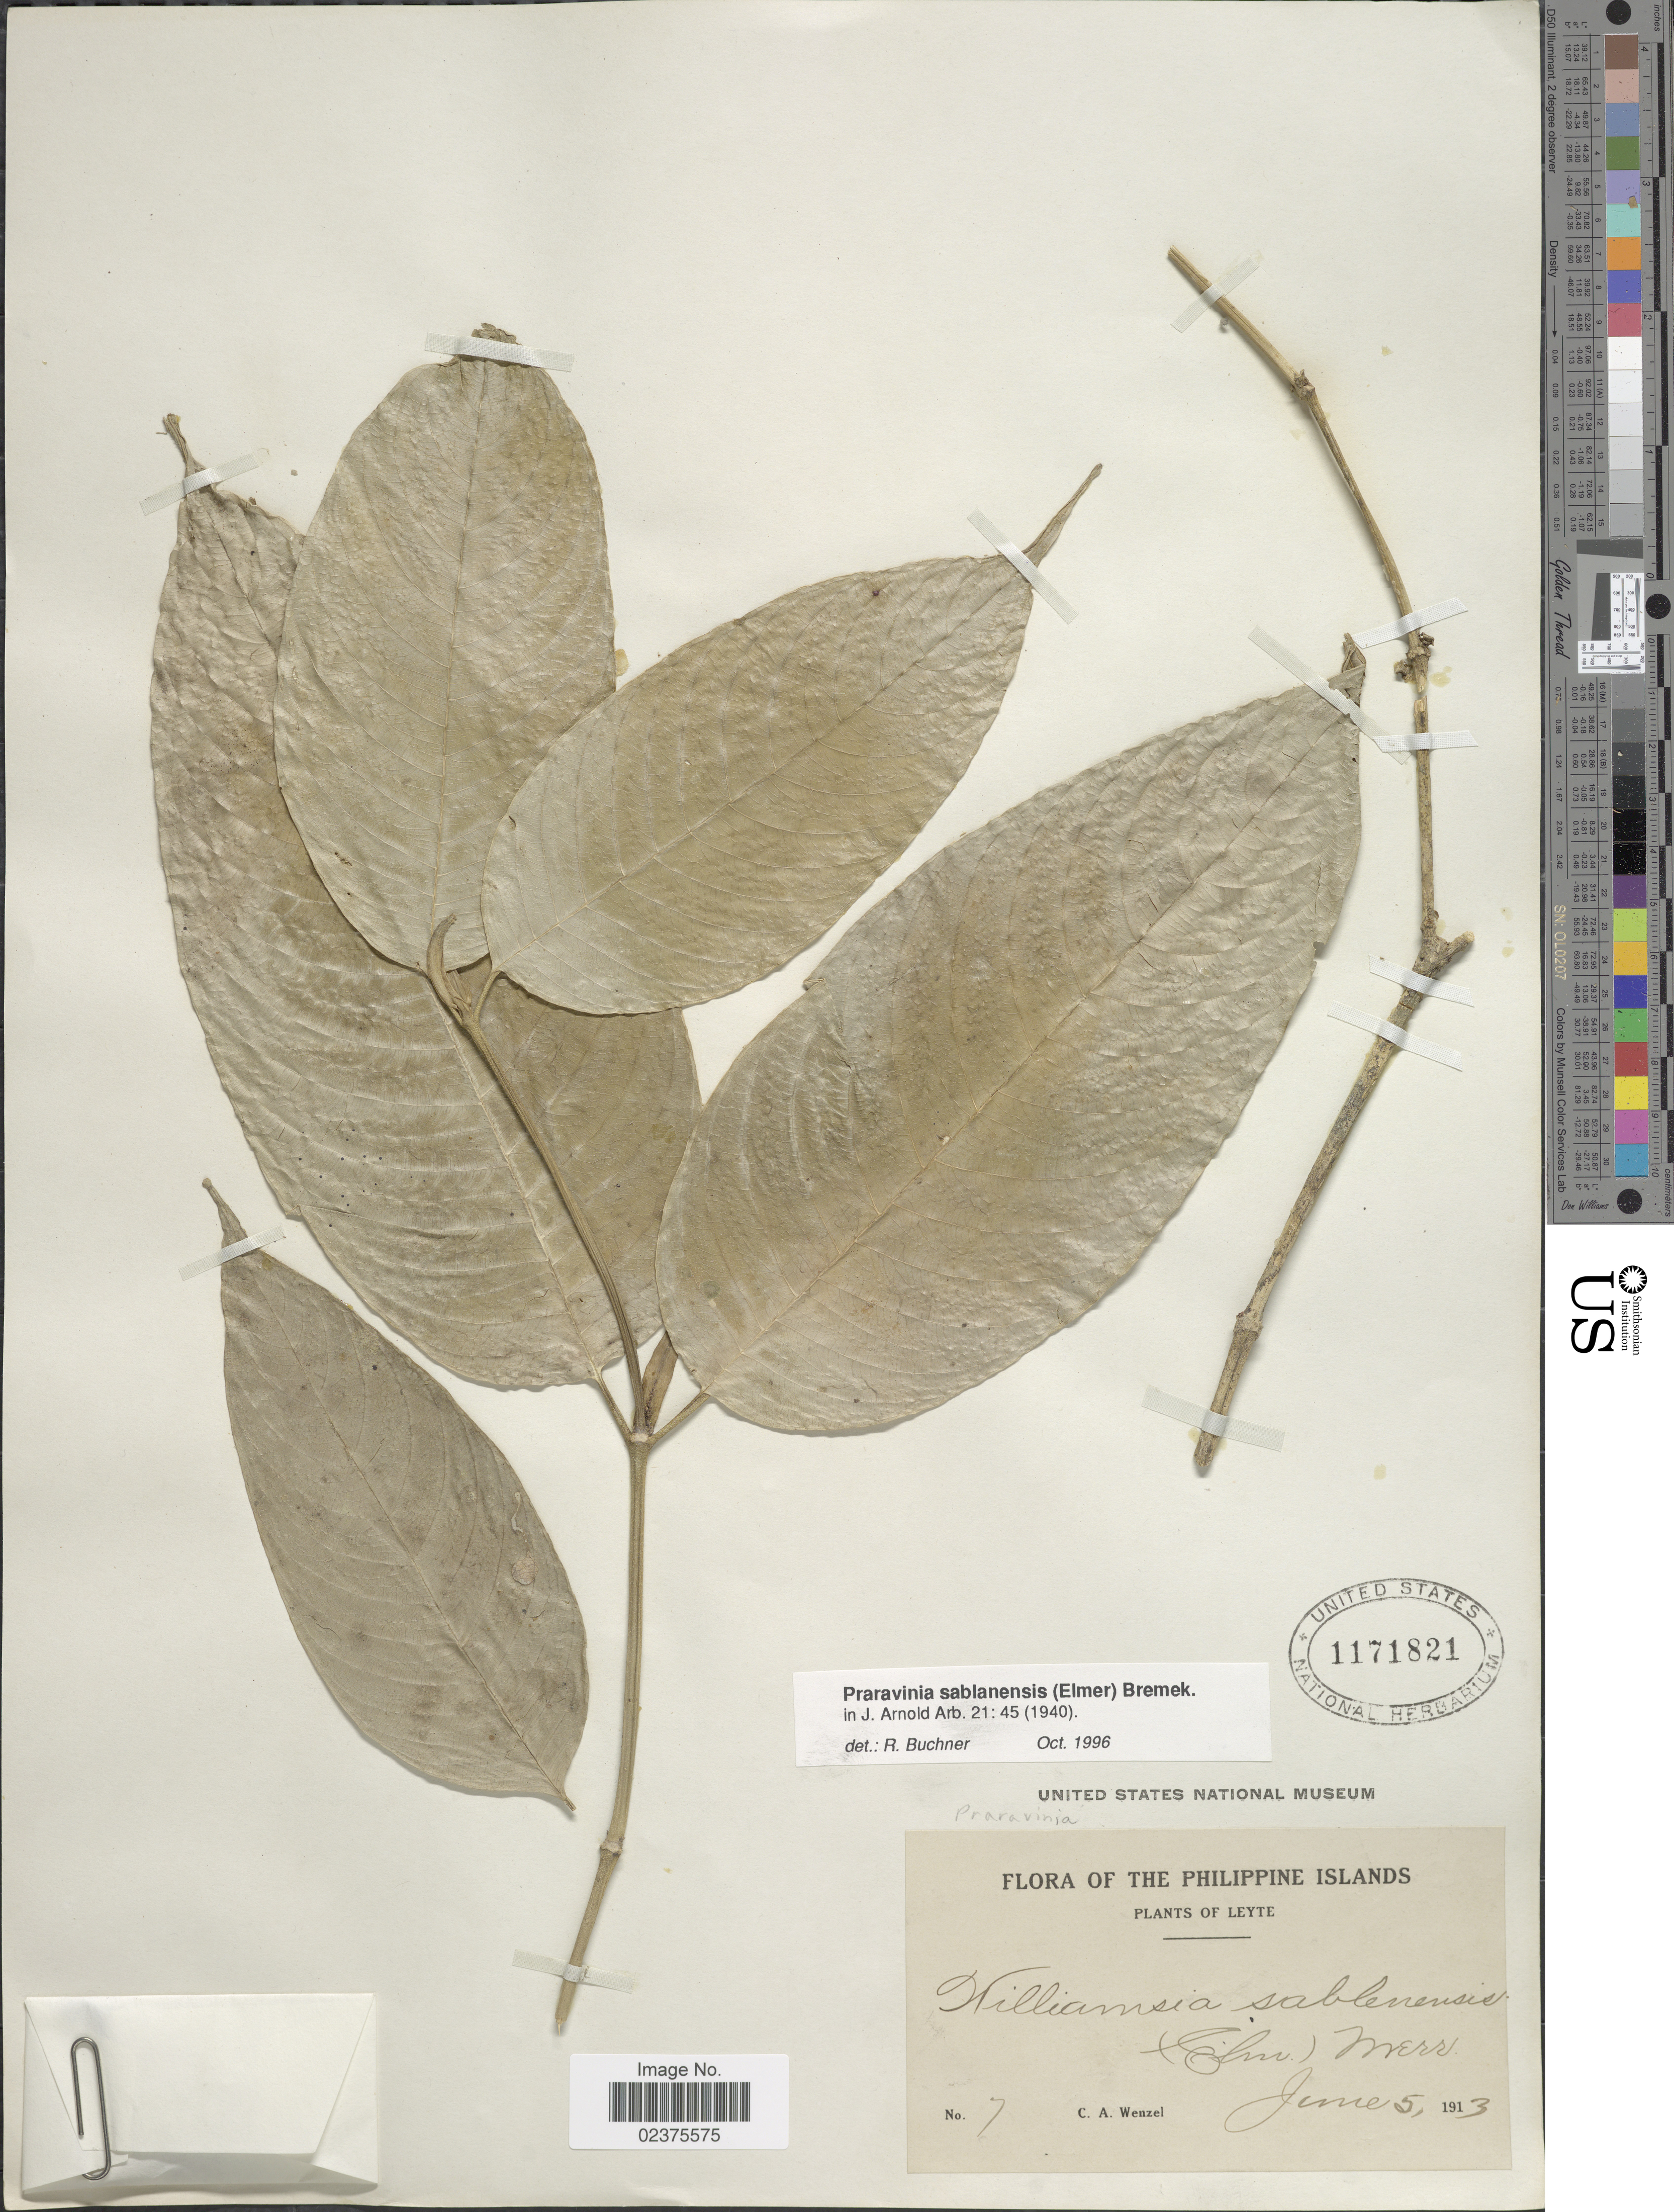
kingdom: Plantae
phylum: Tracheophyta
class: Magnoliopsida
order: Gentianales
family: Rubiaceae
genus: Praravinia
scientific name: Praravinia sablanensis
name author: (Elmer) Bremek.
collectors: C. Wenzel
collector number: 7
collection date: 1913-06-05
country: Philippines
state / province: Eastern Visayas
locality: Leyte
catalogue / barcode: US 1171821